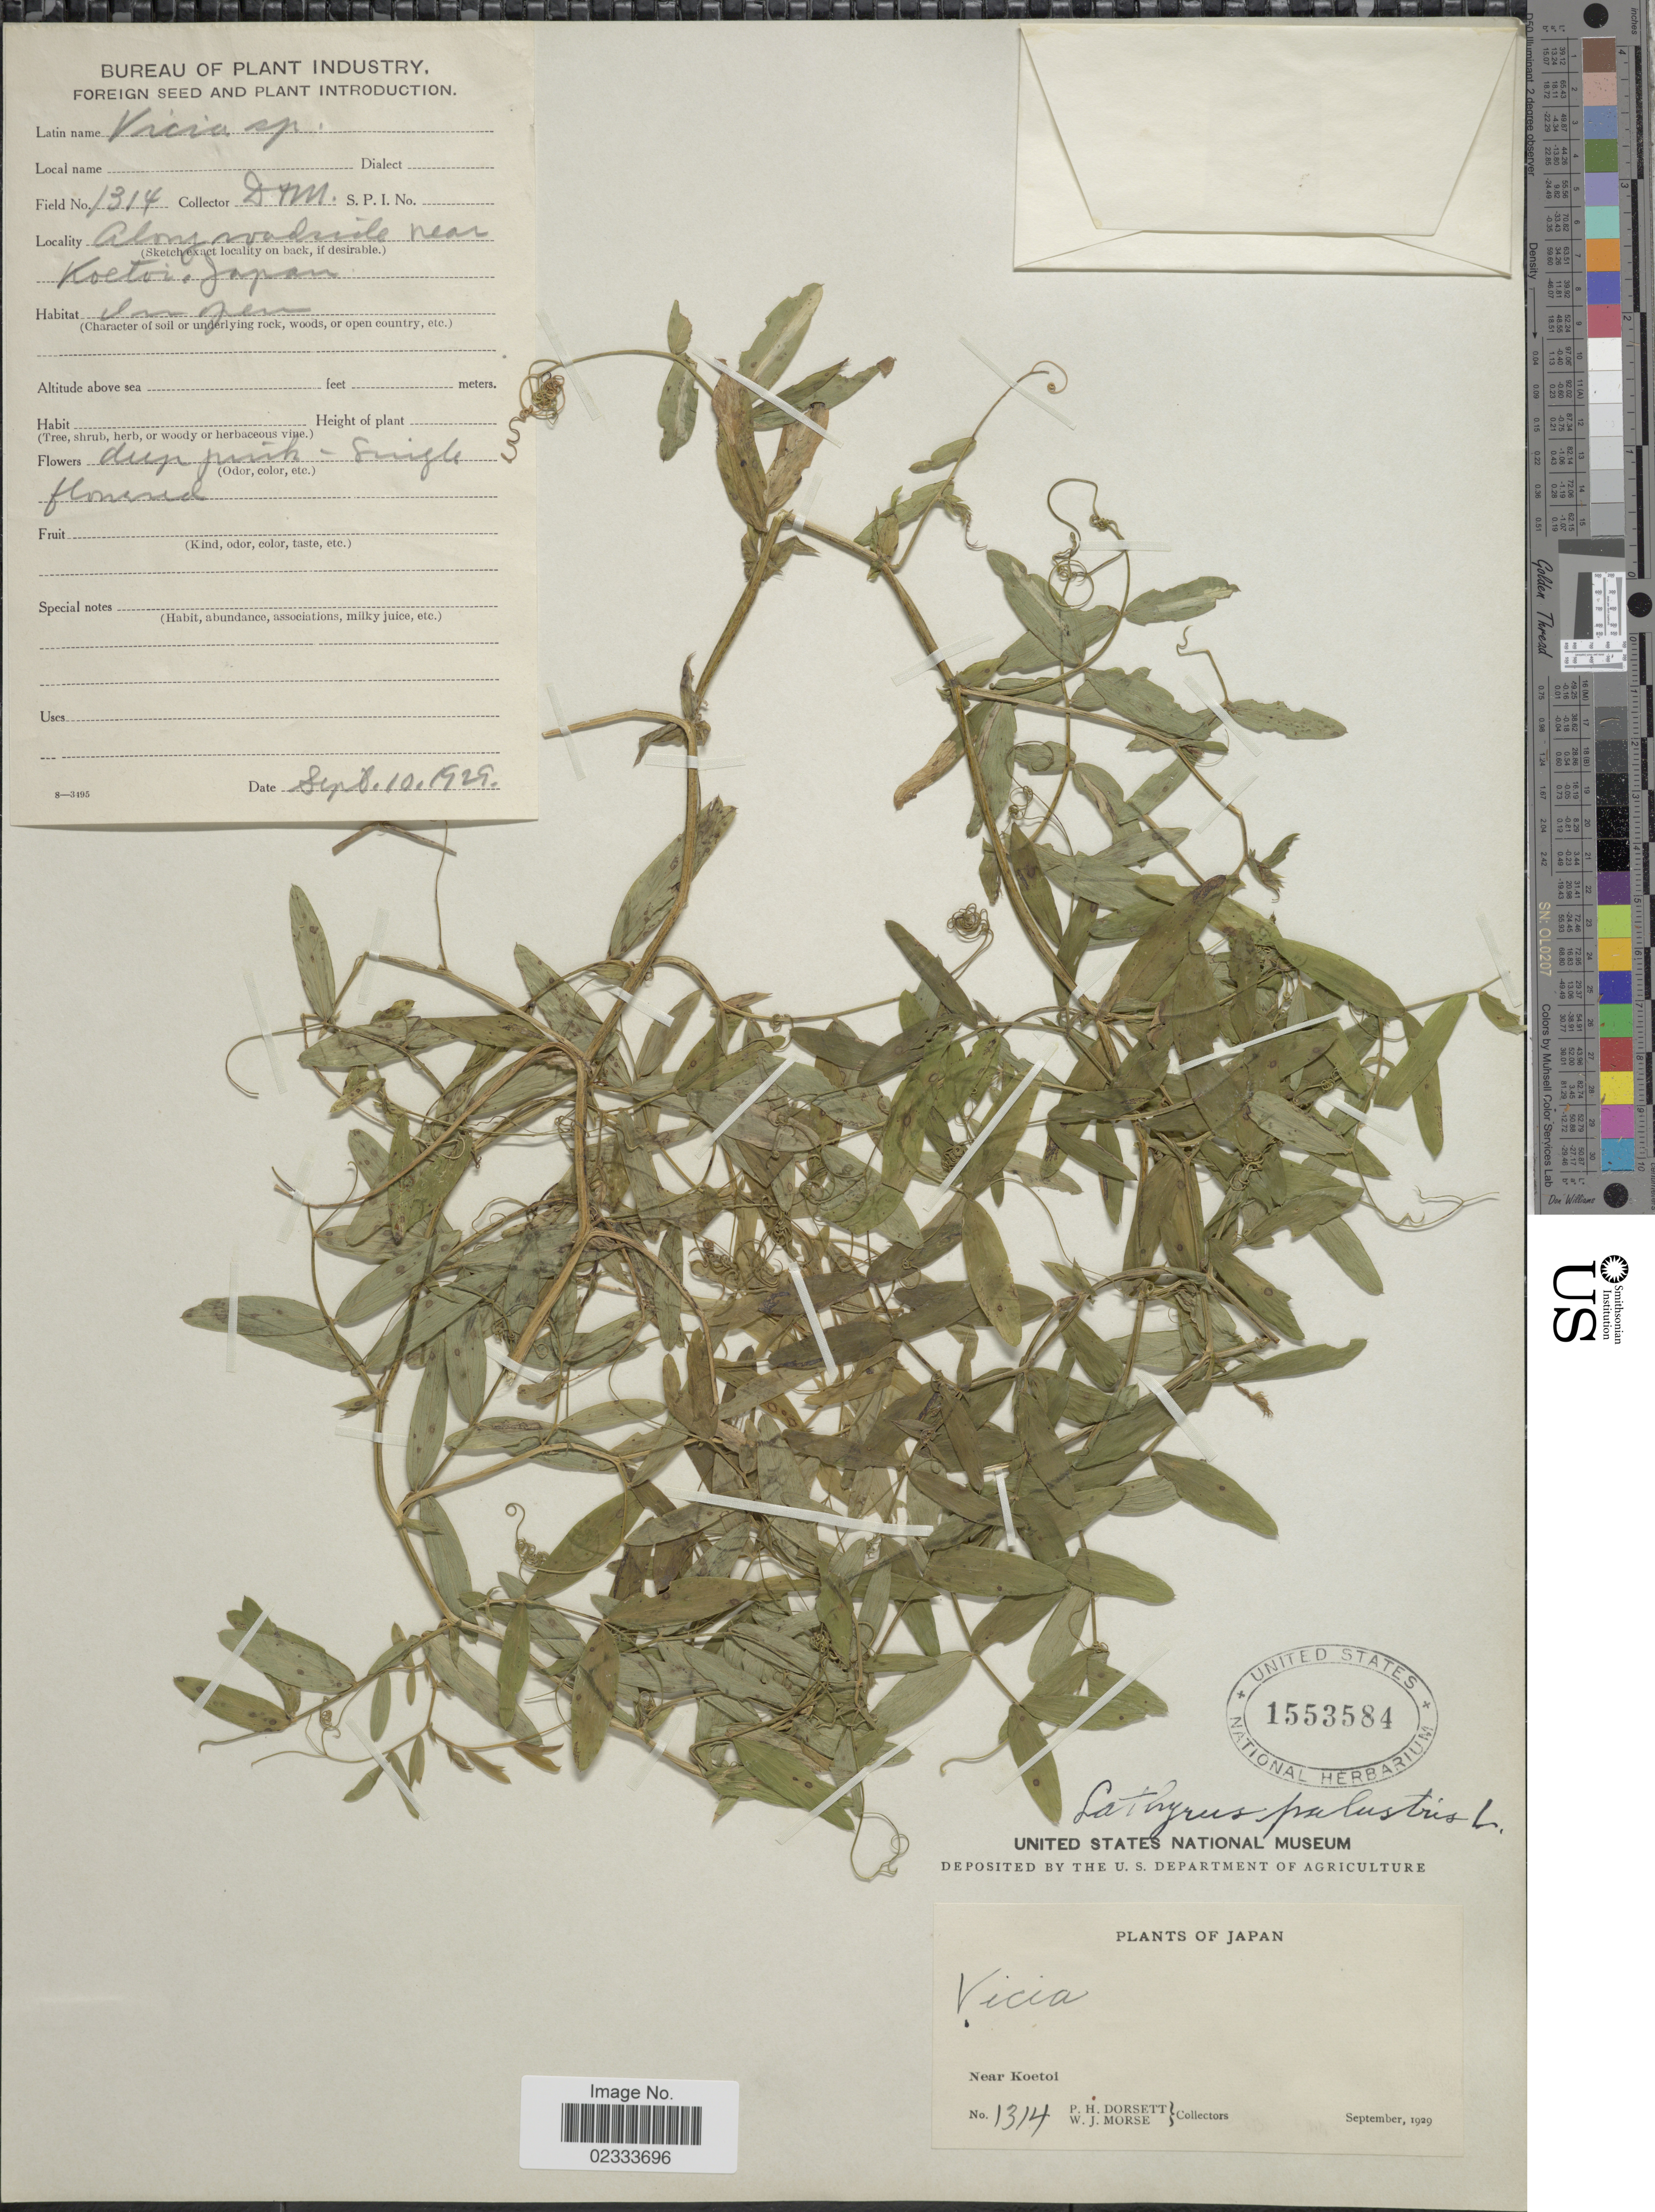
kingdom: Plantae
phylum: Tracheophyta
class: Magnoliopsida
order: Fabales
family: Fabaceae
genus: Lathyrus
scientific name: Lathyrus palustris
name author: L.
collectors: P. H. Dorsett & W. J. Morse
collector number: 1314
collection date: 1929-09-10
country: Japan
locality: Along roadside near Koetoi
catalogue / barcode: US 1553584